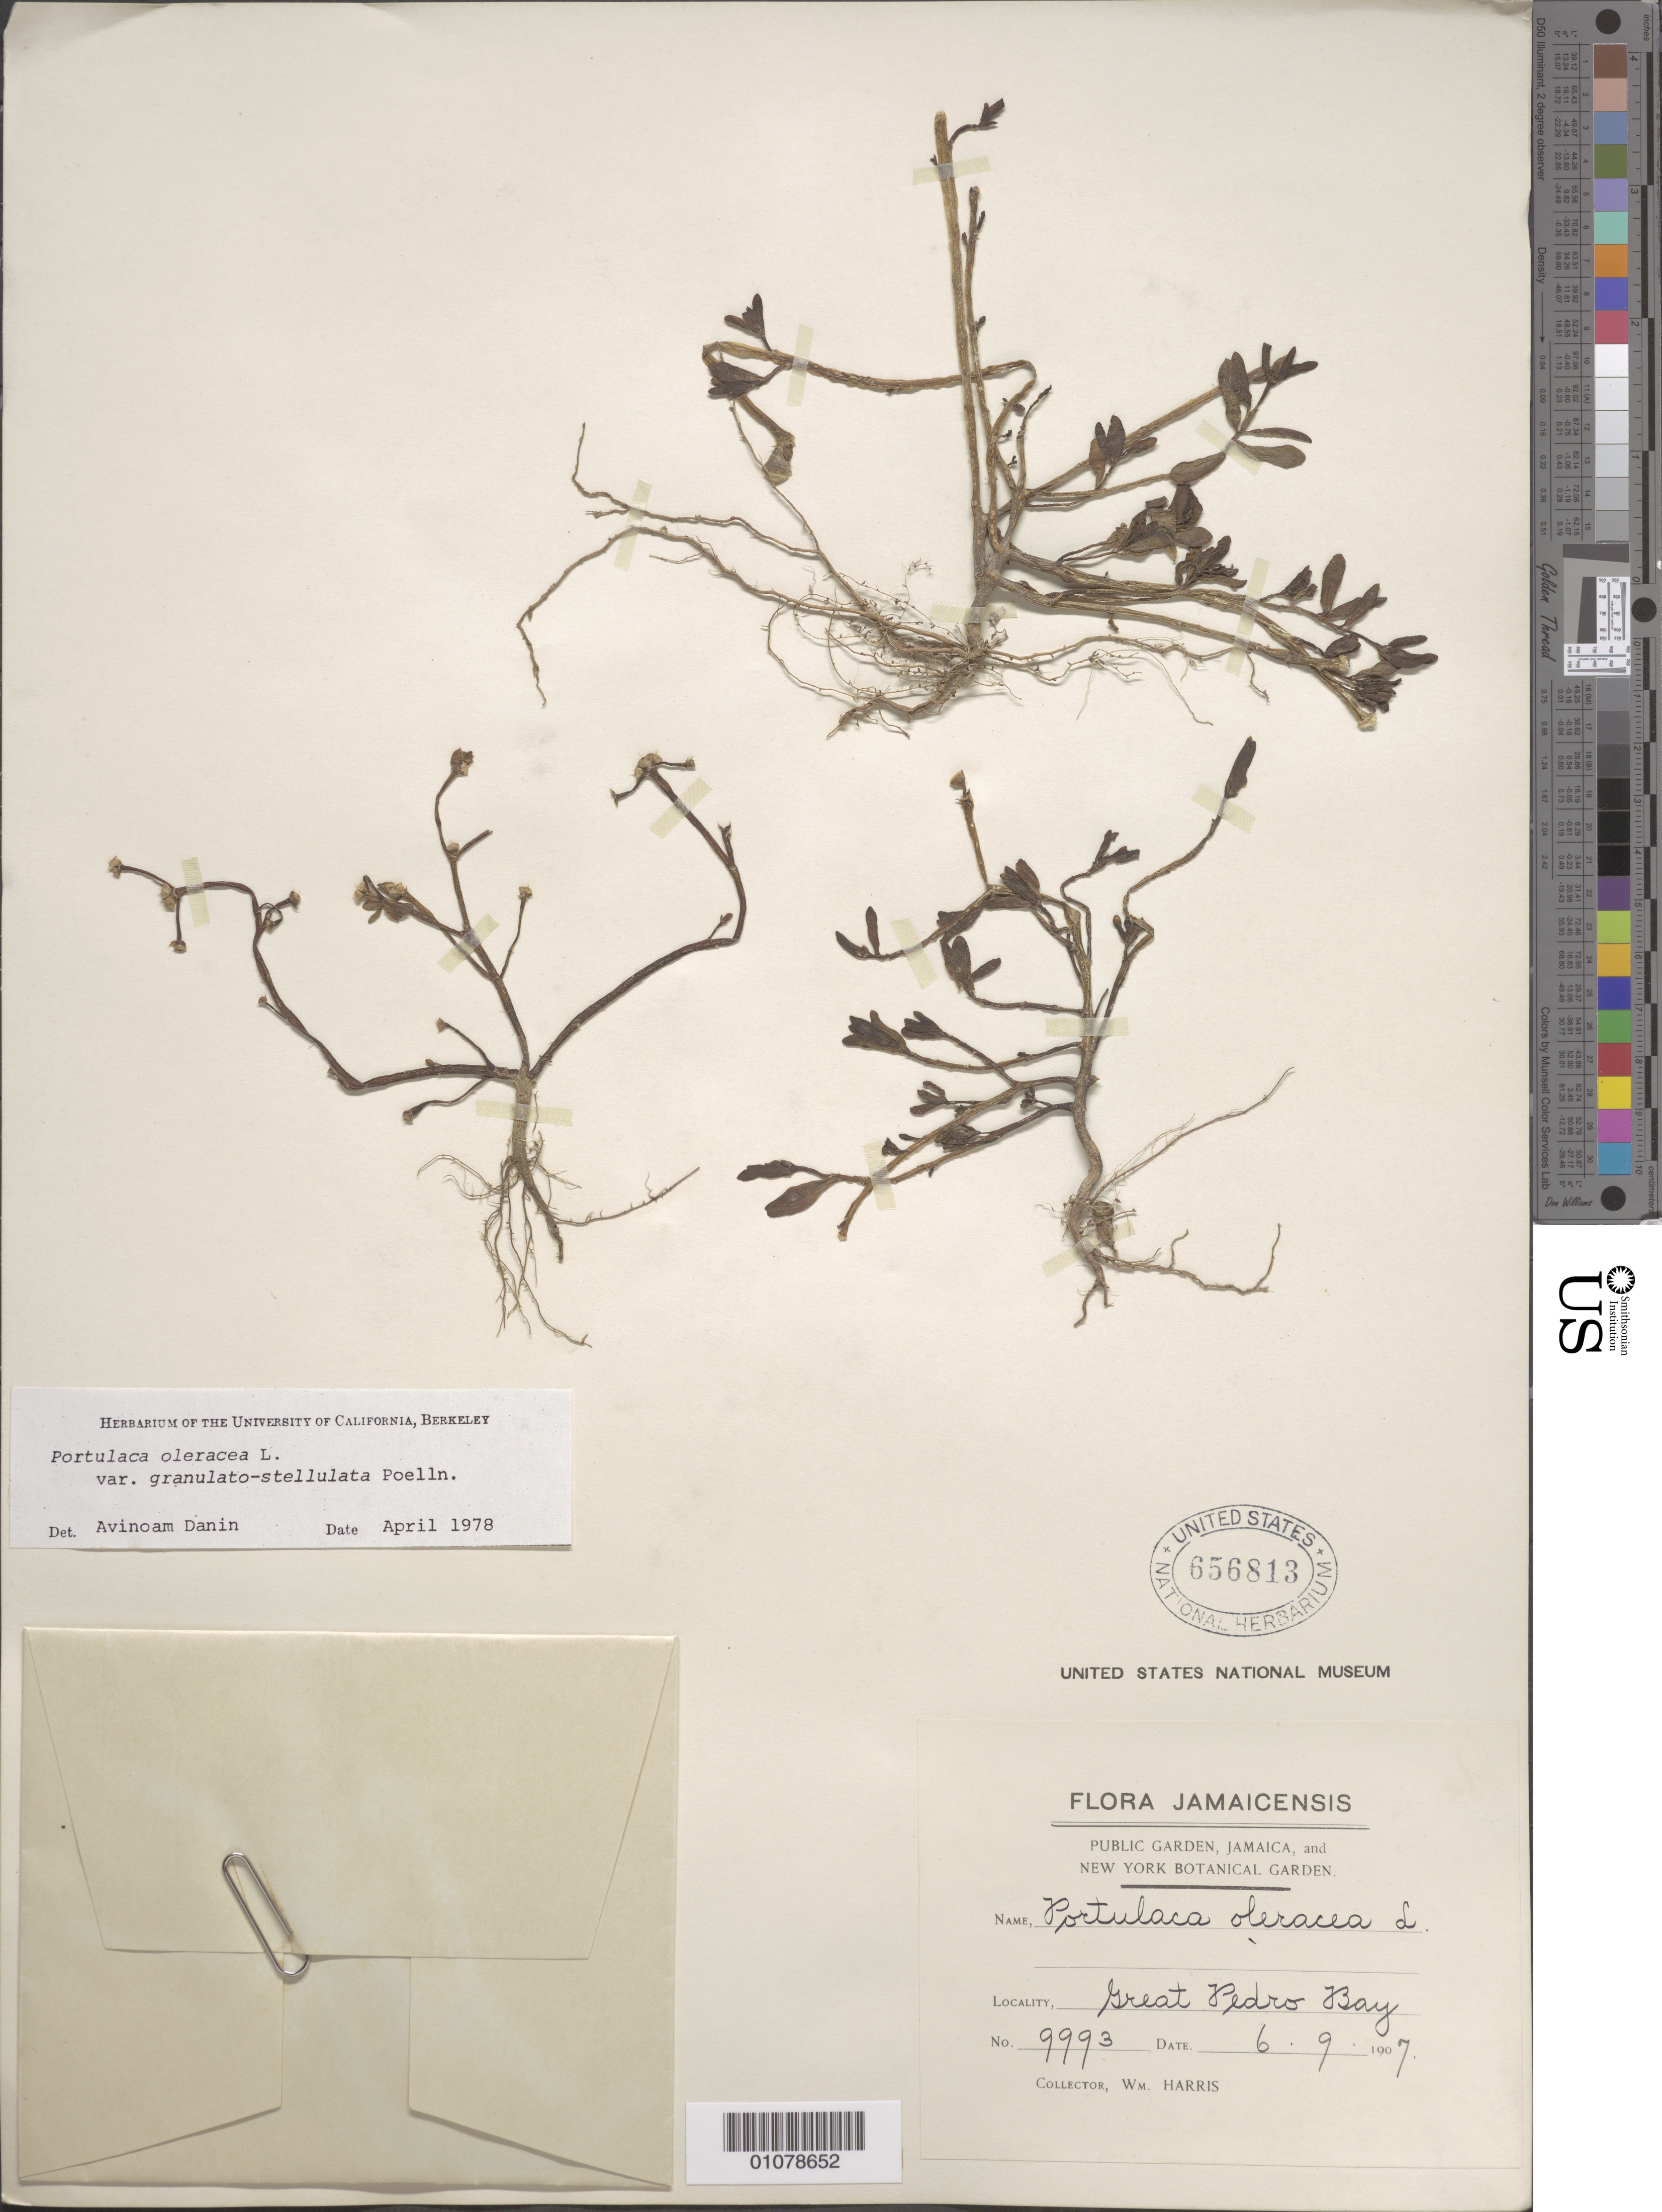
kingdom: Plantae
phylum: Tracheophyta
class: Magnoliopsida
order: Caryophyllales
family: Portulacaceae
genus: Portulaca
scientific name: Portulaca oleracea subsp. granulatostellulata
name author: (Poelln.) Danin & H.G. Baker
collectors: W. Harris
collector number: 9993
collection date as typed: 06 Sep 1907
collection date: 1907-09-06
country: Jamaica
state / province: Saint Elizabeth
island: Jamaica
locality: Great Pedro Bay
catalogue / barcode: US 656813